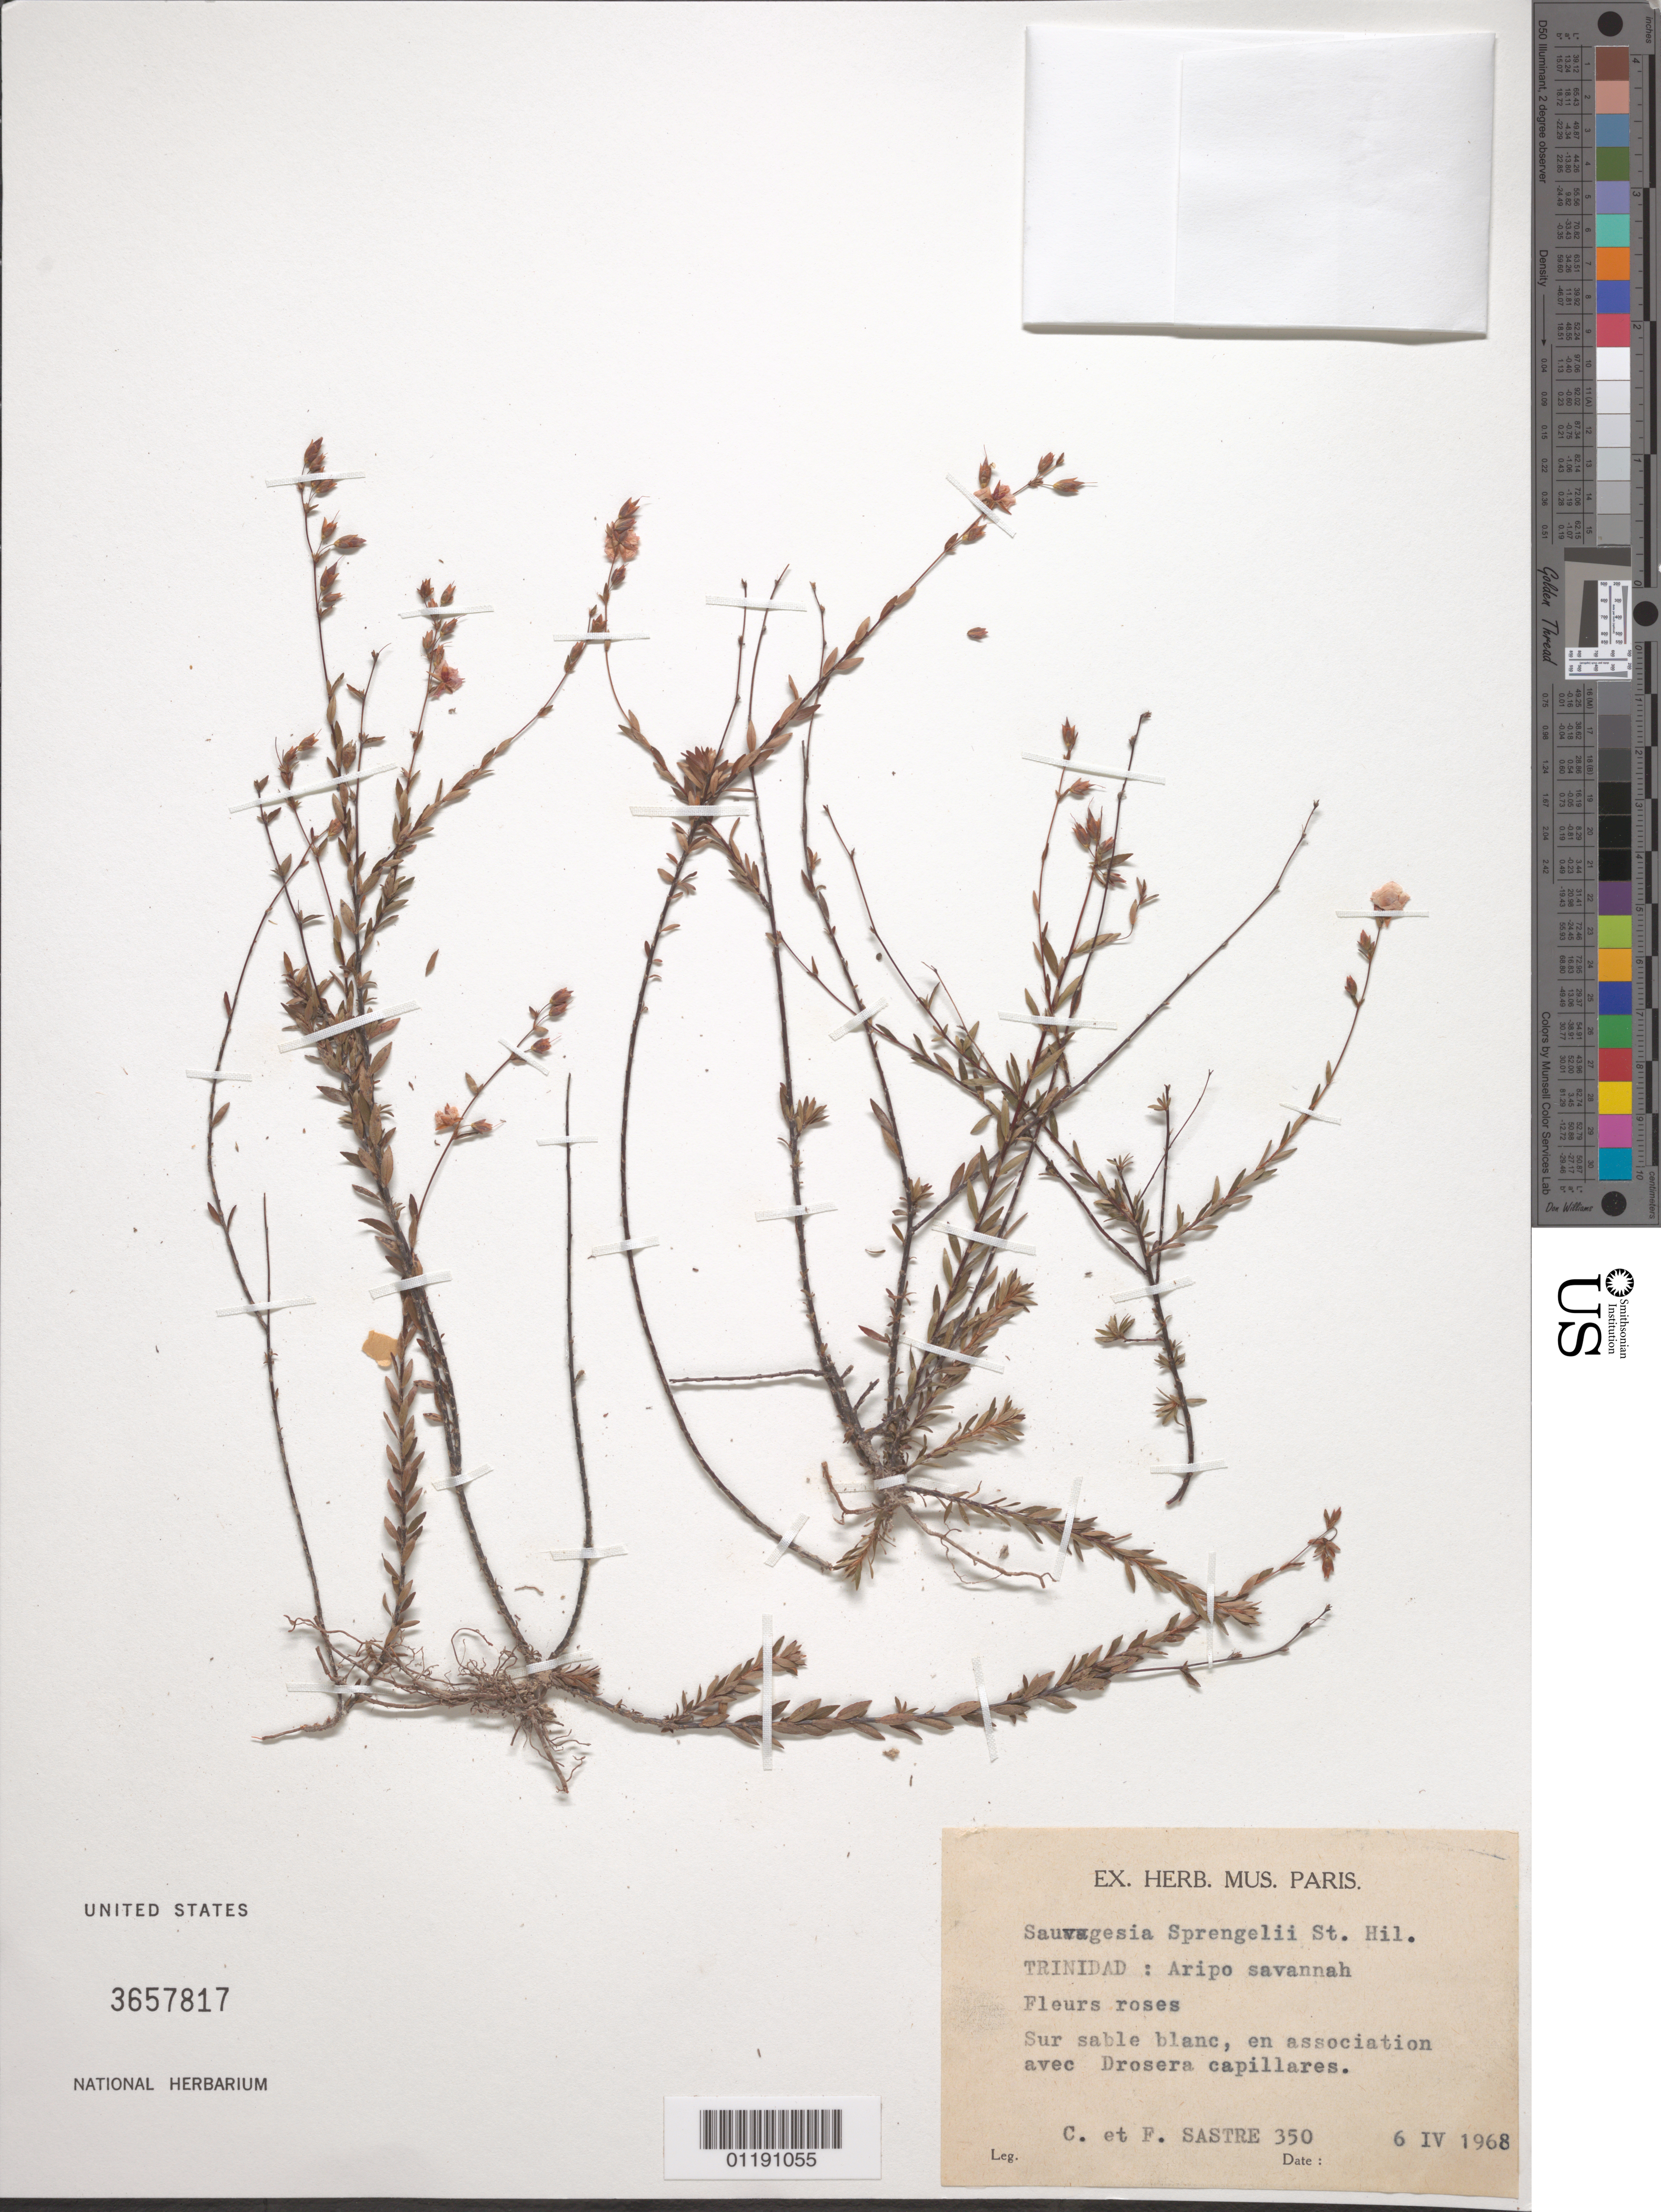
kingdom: Plantae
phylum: Tracheophyta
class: Magnoliopsida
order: Malpighiales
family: Ochnaceae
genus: Sauvagesia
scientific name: Sauvagesia sprengelii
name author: A. St.-Hil.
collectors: C. Sastre & F. Sastre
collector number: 350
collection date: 1968-04-06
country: Trinidad and Tobago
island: Trinidad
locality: Aripo Savannah.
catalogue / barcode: US 3657817